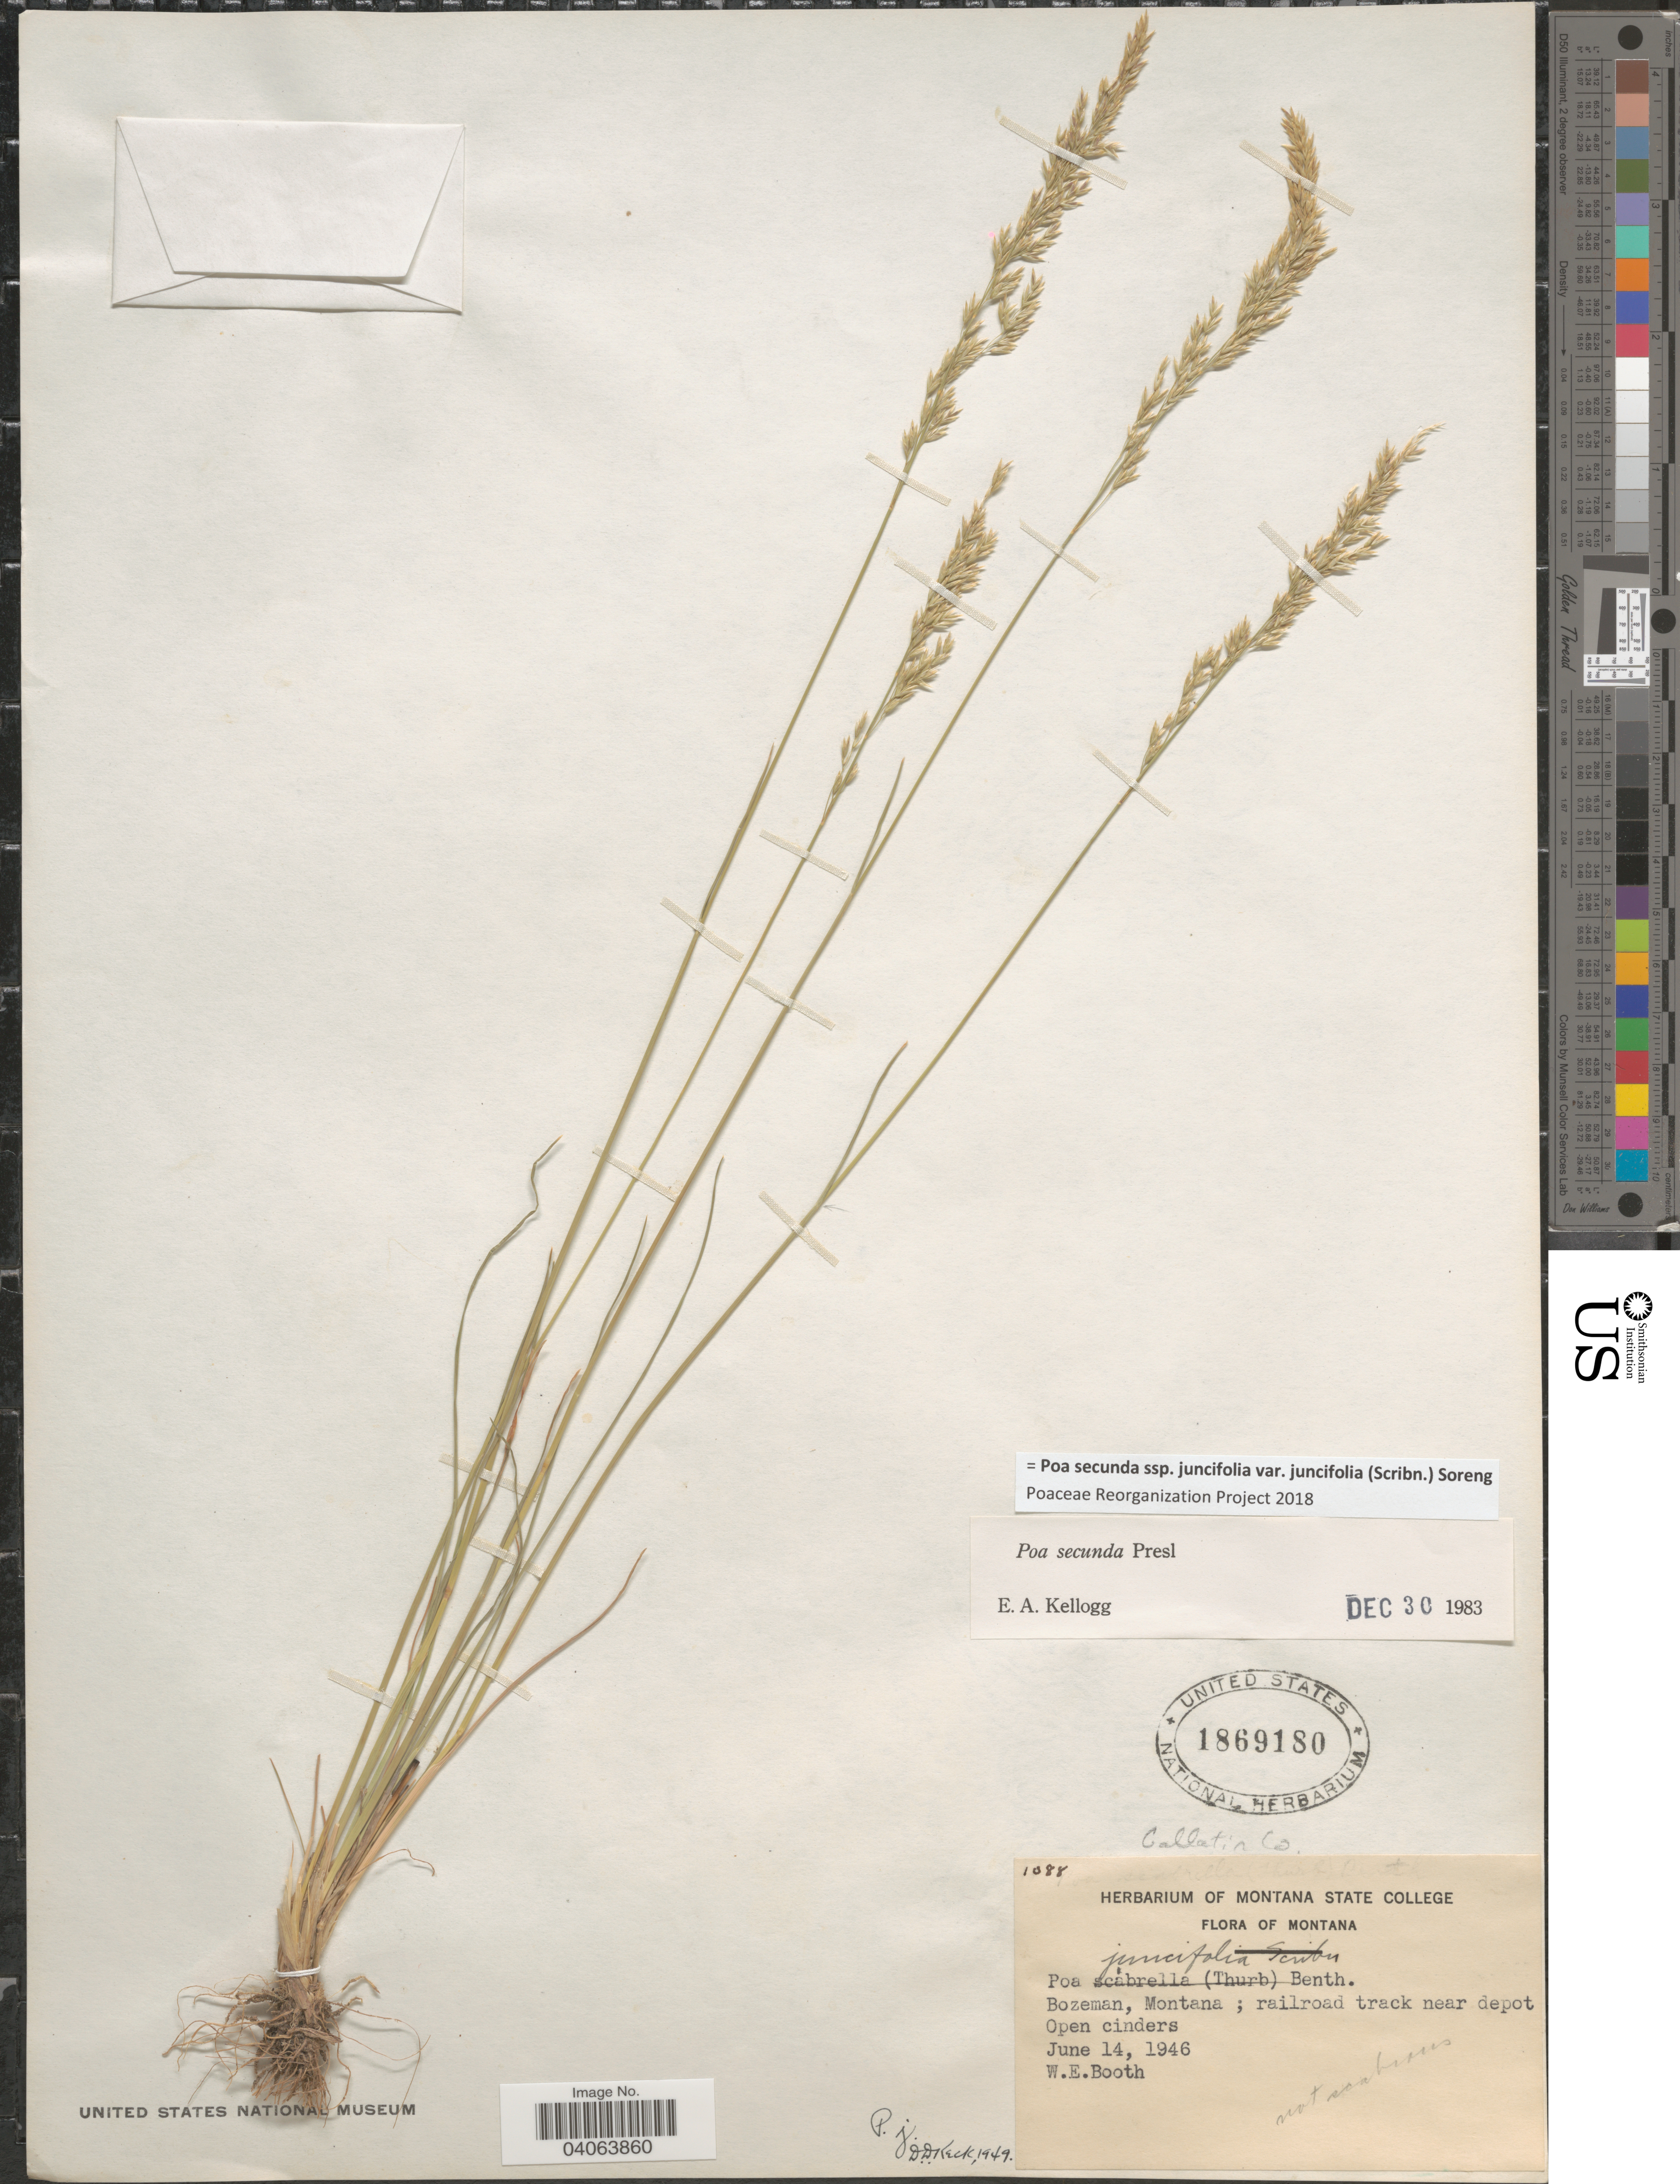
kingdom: Plantae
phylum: Tracheophyta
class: Liliopsida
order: Poales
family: Poaceae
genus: Poa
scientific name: Poa secunda subsp. juncifolia var. juncifolia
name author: (Scribn.) Soreng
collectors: W. Booth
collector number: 1088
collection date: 1946-06-14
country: United States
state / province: Montana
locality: Bozeman; railroad track near depot Open cinders. Gallatin Co.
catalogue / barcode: US 1869180